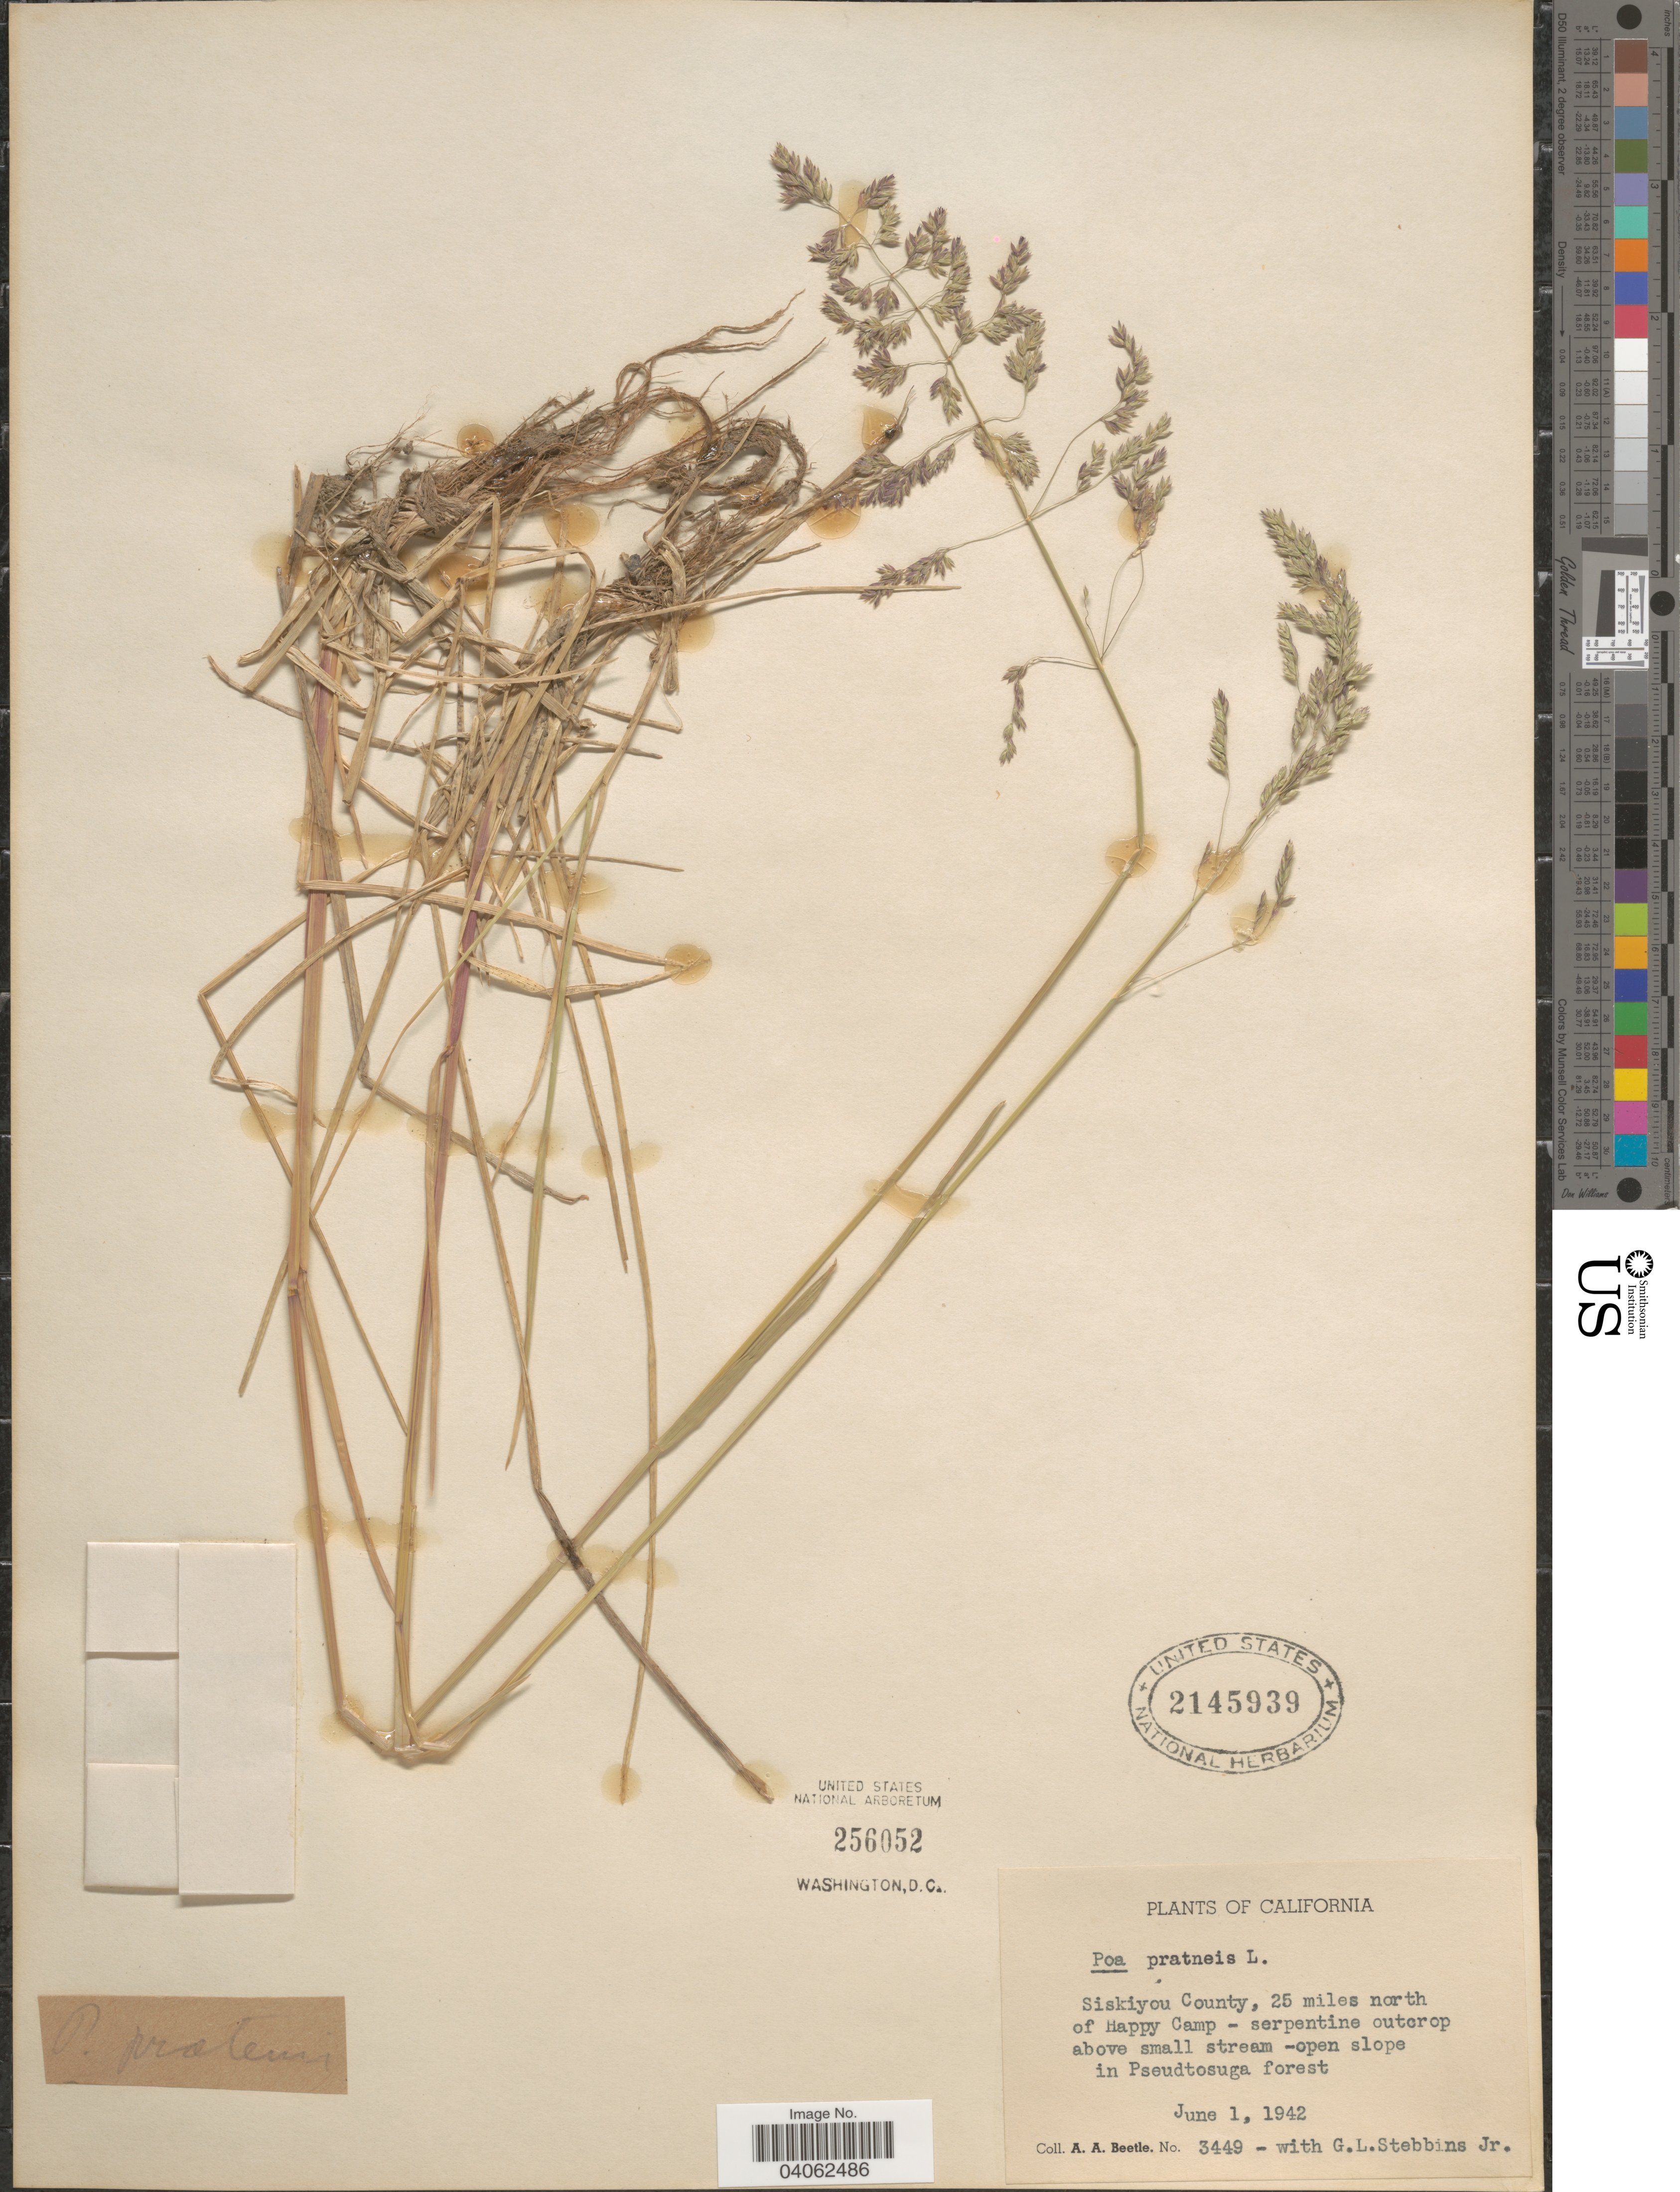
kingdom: Plantae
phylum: Tracheophyta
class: Liliopsida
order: Poales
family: Poaceae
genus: Poa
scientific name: Poa pratensis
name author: L.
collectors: A. A. Beetle & G. L. Stebbins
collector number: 3449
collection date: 1942-06-01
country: United States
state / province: California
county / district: Siskiyou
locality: Siskiyou County, 25 miles north of Happy Camp.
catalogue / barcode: US 2145939